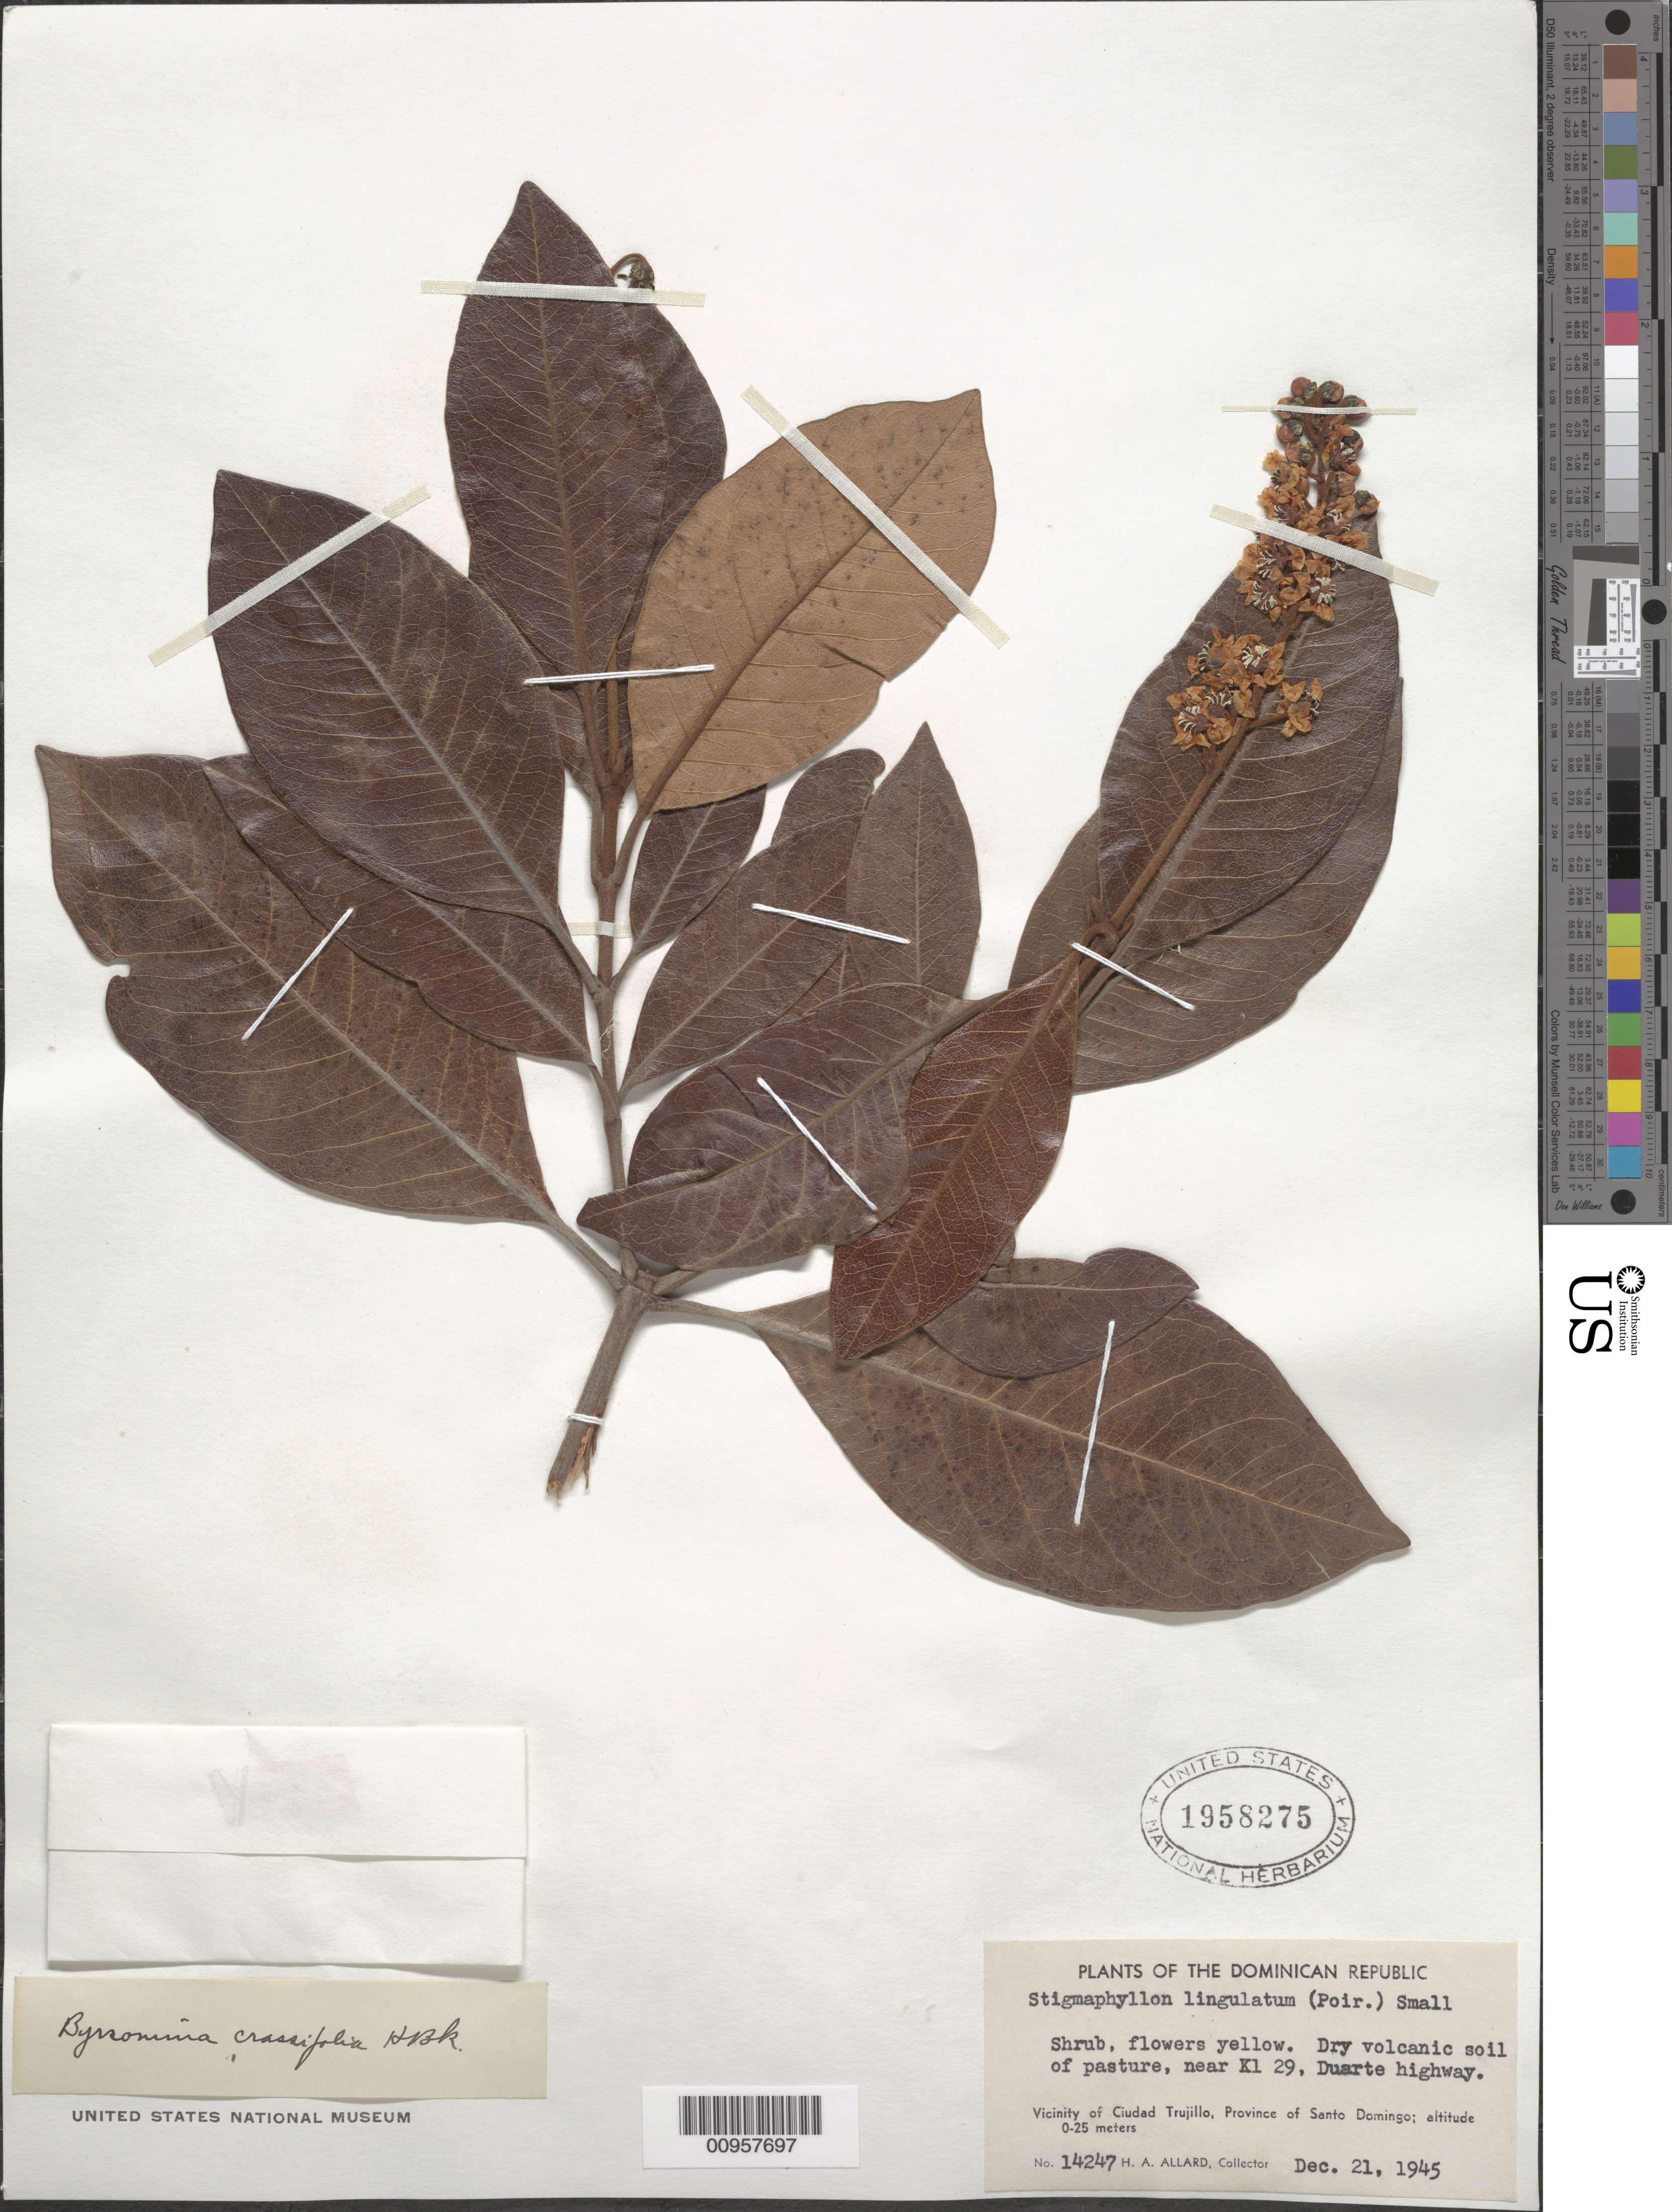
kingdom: Plantae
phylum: Tracheophyta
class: Magnoliopsida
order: Malpighiales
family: Malpighiaceae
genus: Byrsonima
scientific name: Byrsonima crassifolia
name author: (L.) Kunth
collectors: H. A. Allard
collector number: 14247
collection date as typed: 21 Dec 1945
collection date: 1945-12-21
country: Dominican Republic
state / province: Santo Domingo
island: Hispaniola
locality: Vicinity of Ciudad Trujillo, near Kl 29, Duarte Highway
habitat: Dry volcanic soil of pasture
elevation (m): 0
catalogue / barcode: US 1958275